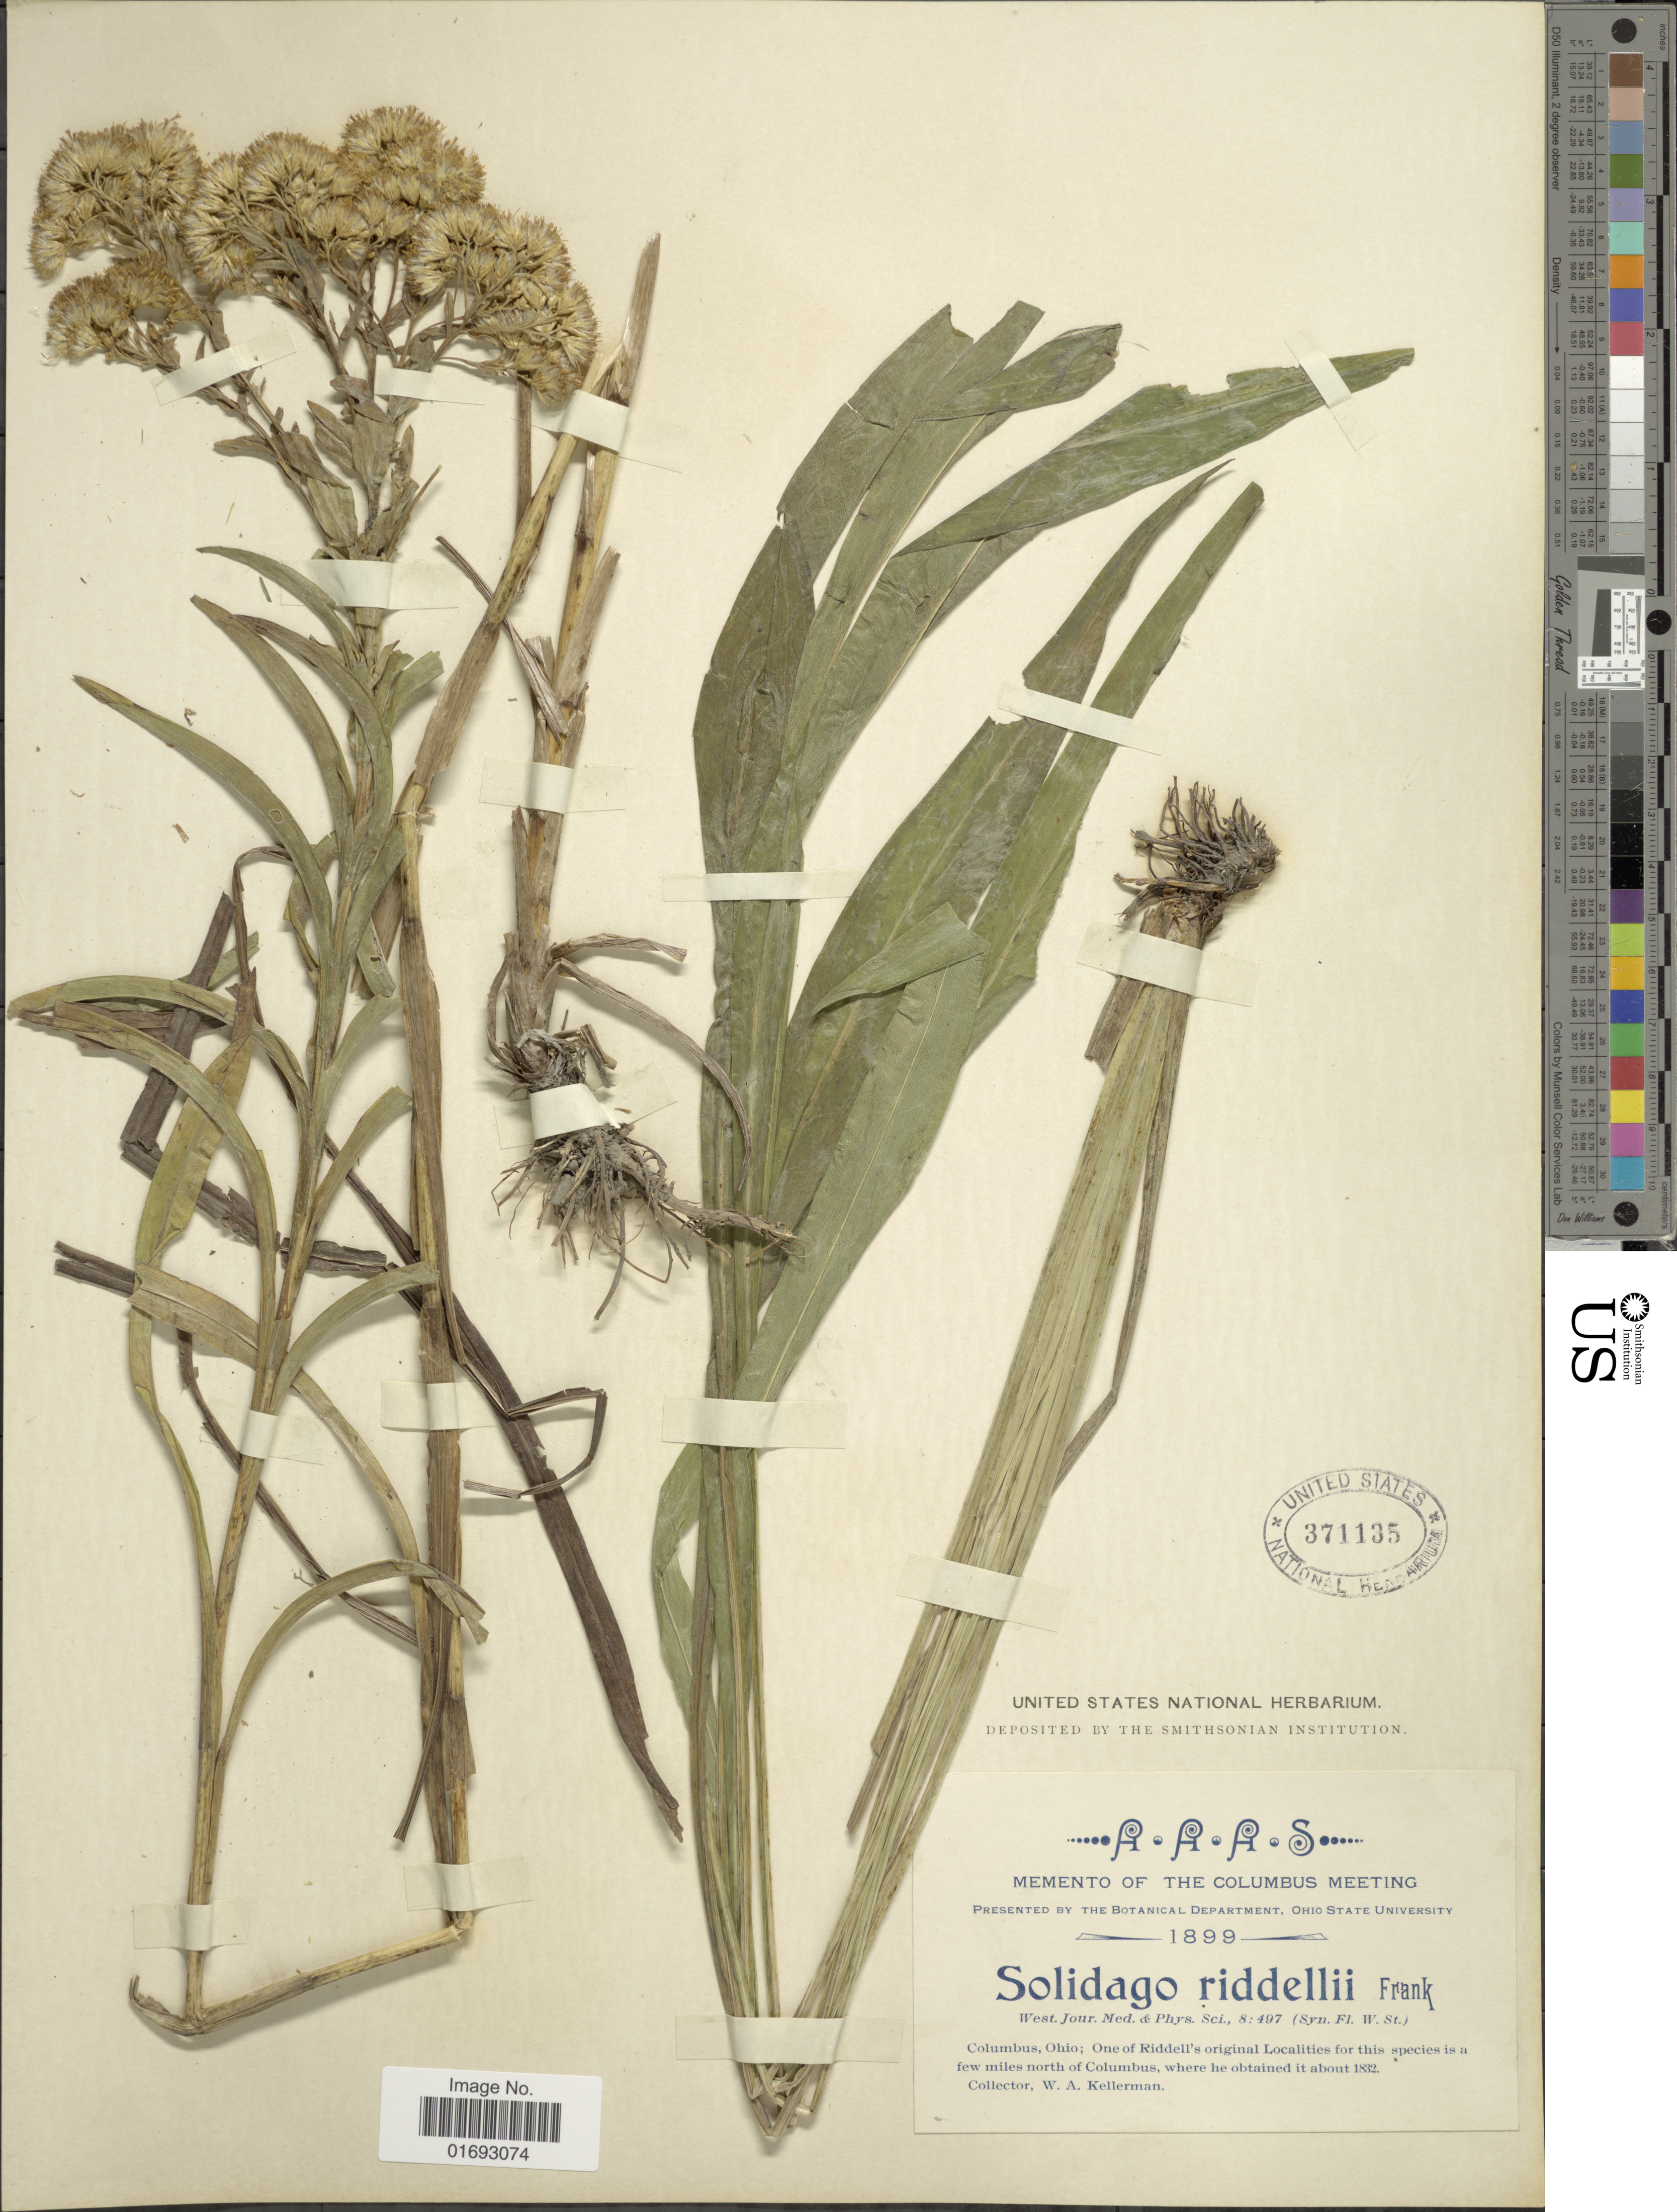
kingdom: Plantae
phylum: Tracheophyta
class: Magnoliopsida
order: Asterales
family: Asteraceae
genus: Oligoneuron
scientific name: Oligoneuron riddellii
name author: (Frank) Rydb.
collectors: W. Kellerman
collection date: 1899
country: United States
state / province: Ohio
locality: Columbus; one of Riddell's original Localities for this species is a few miles north of Columbus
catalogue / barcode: US 371135